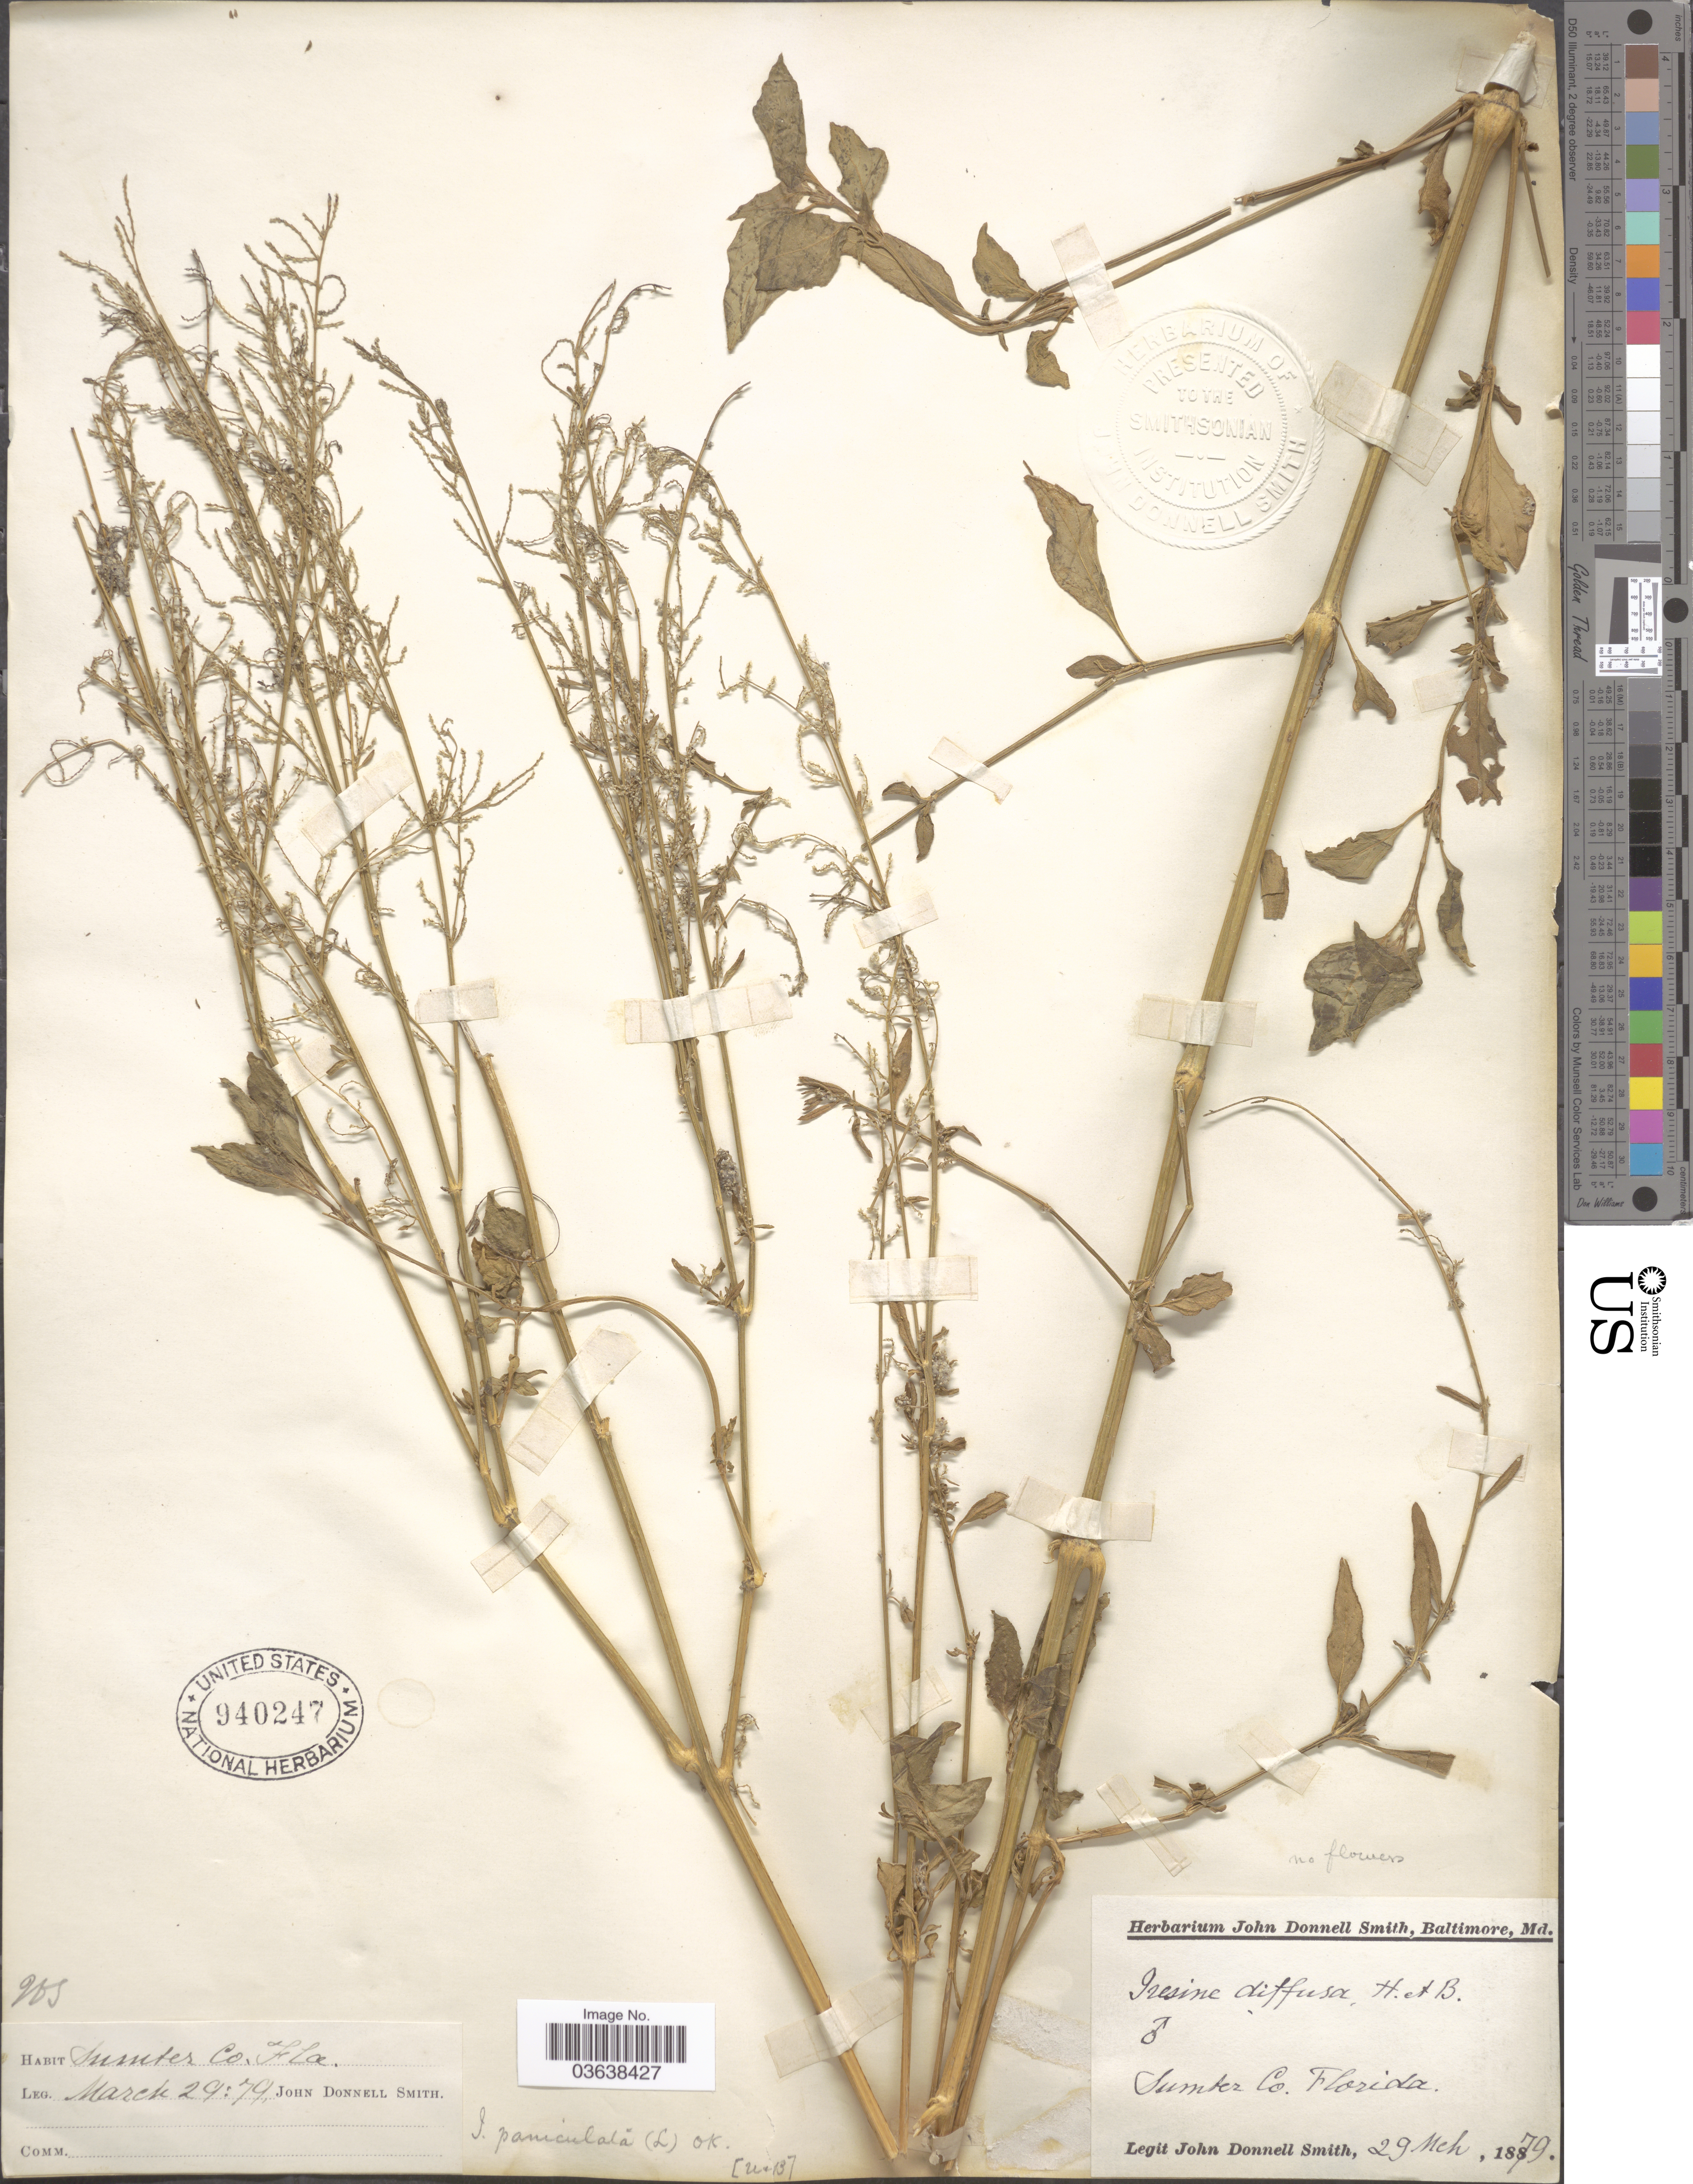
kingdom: Plantae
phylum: Tracheophyta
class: Magnoliopsida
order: Caryophyllales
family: Amaranthaceae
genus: Iresine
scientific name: Iresine celosia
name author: L.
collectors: J. Donnell Smith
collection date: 1879-03-29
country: United States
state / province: Florida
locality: Sumter Co.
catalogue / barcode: US 940247